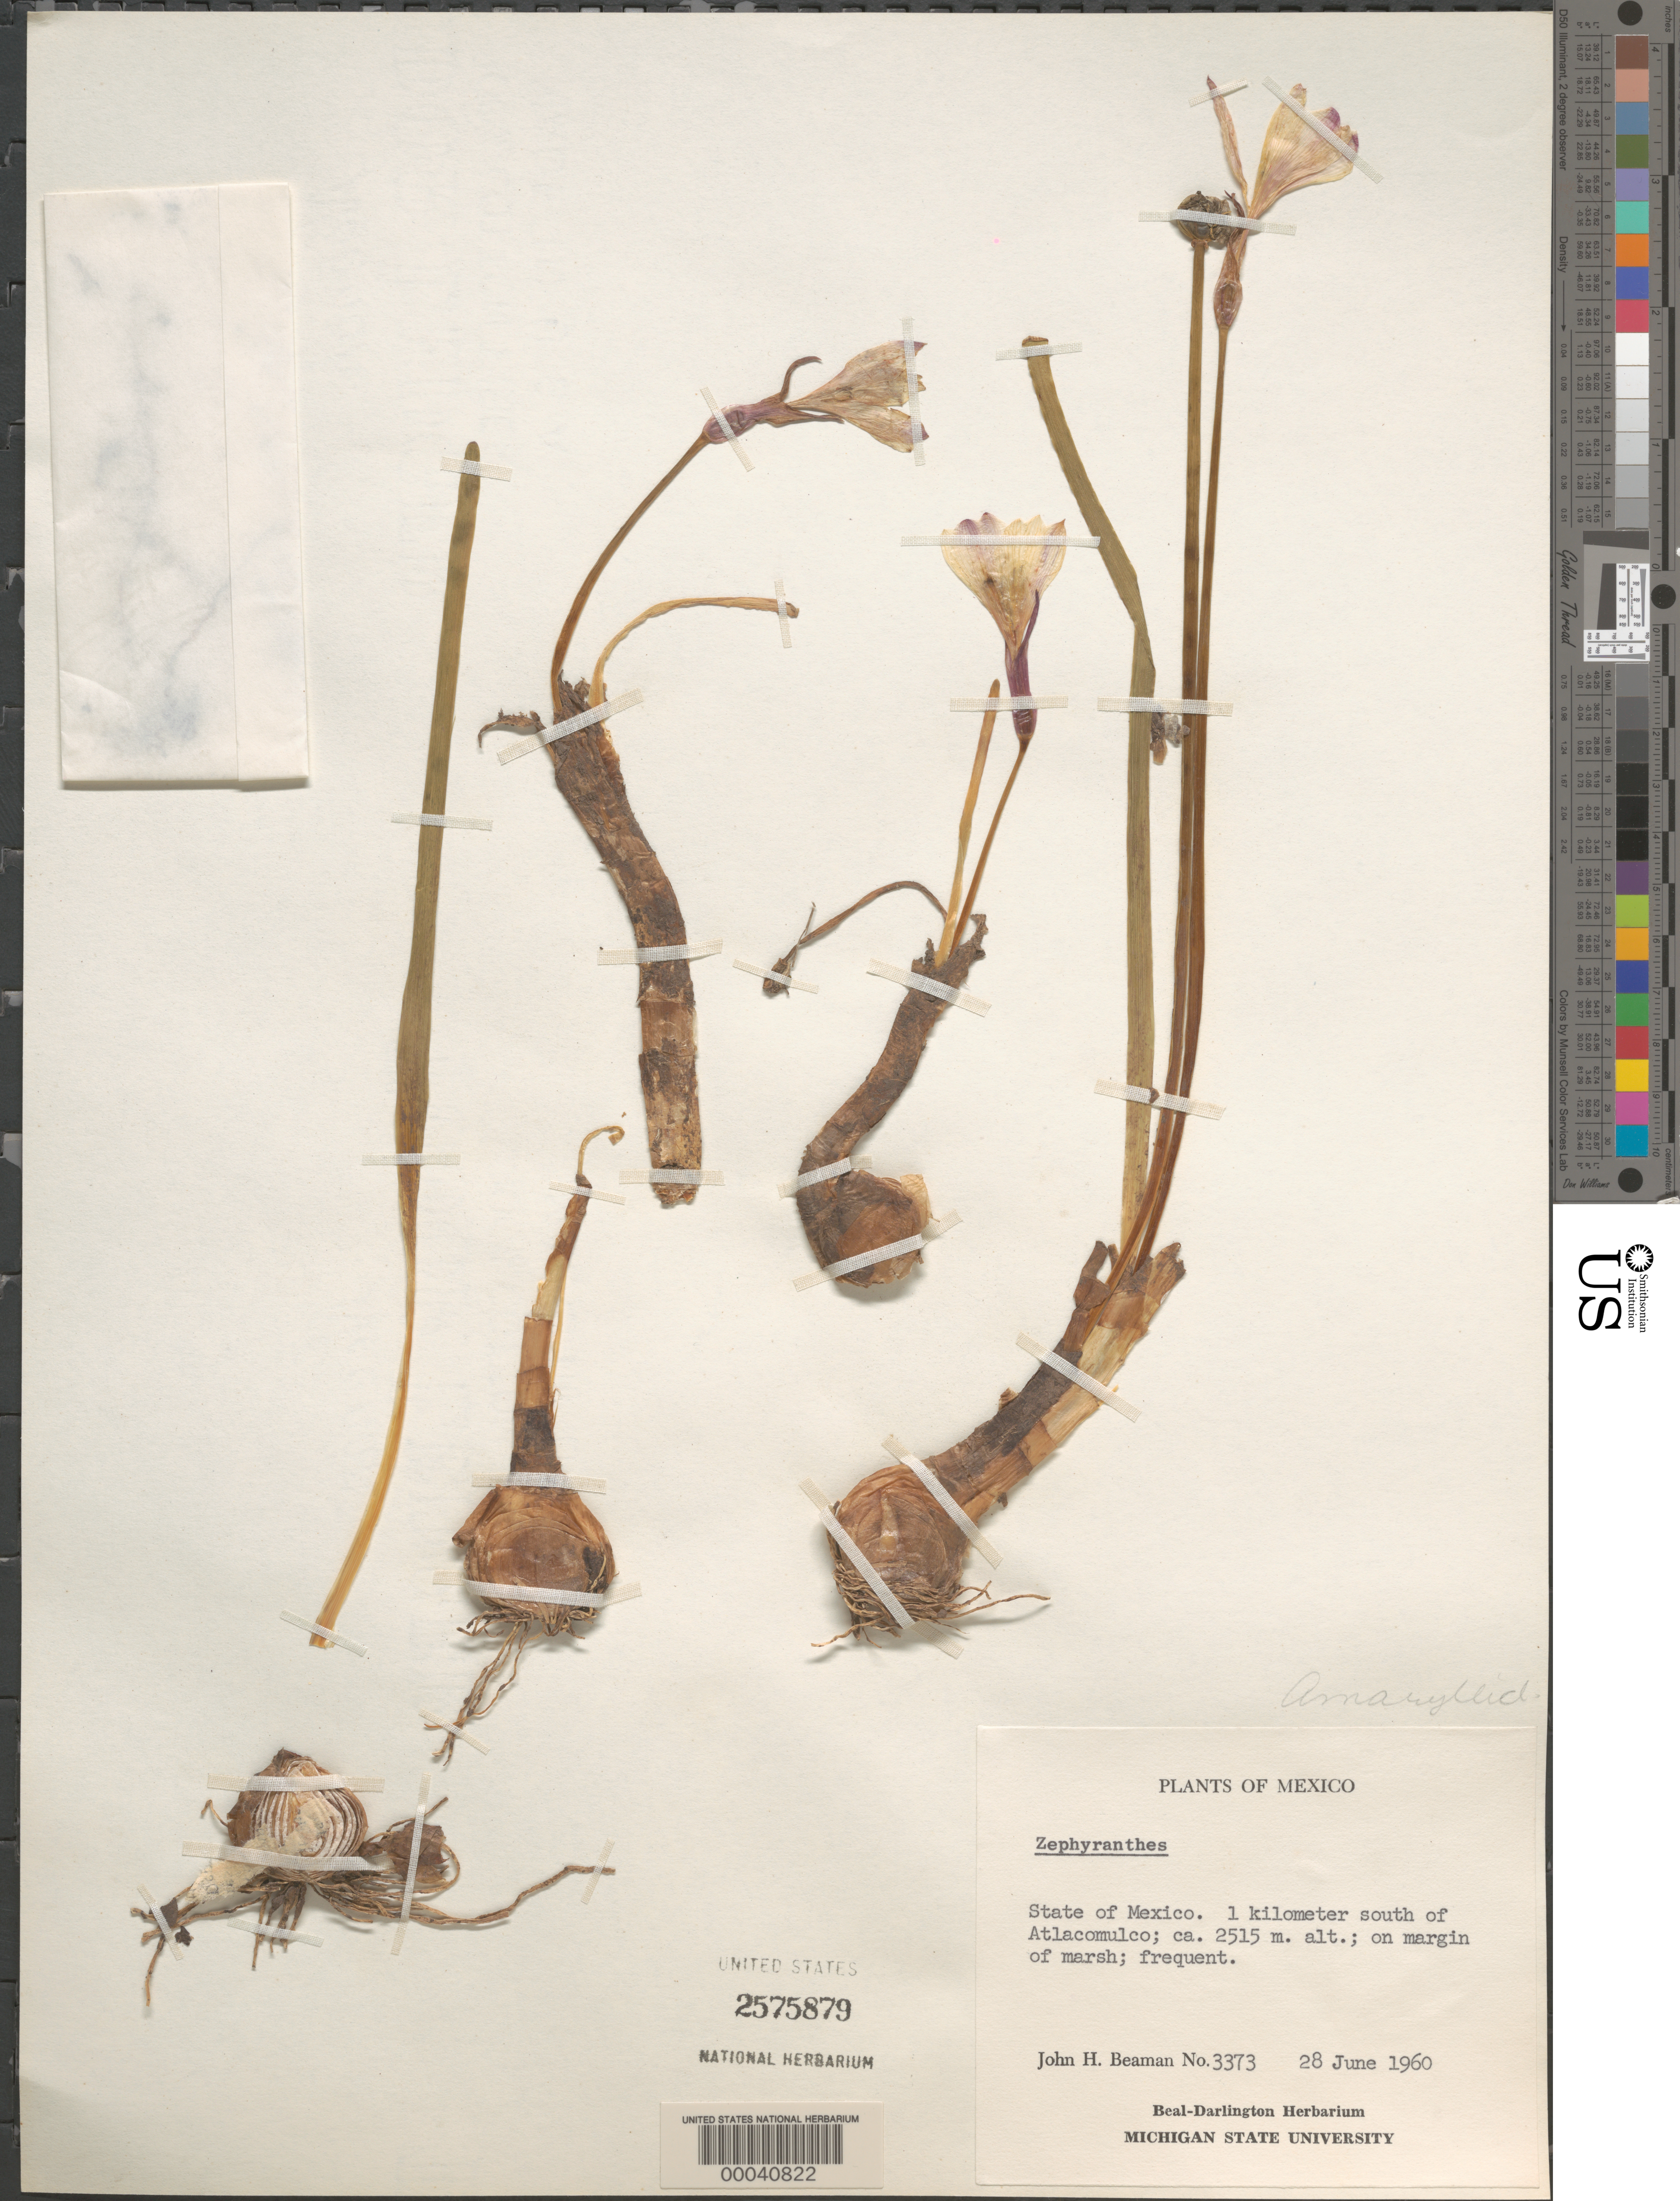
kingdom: Plantae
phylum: Tracheophyta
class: Liliopsida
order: Asparagales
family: Amaryllidaceae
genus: Zephyranthes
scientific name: Zephyranthes sp.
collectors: J. H. Beaman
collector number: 3373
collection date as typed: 28 Jun 1960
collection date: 1960-06-28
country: Mexico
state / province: México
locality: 1 km S of Atlacomulco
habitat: On margin of marsh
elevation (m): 2515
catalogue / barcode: US 2575879